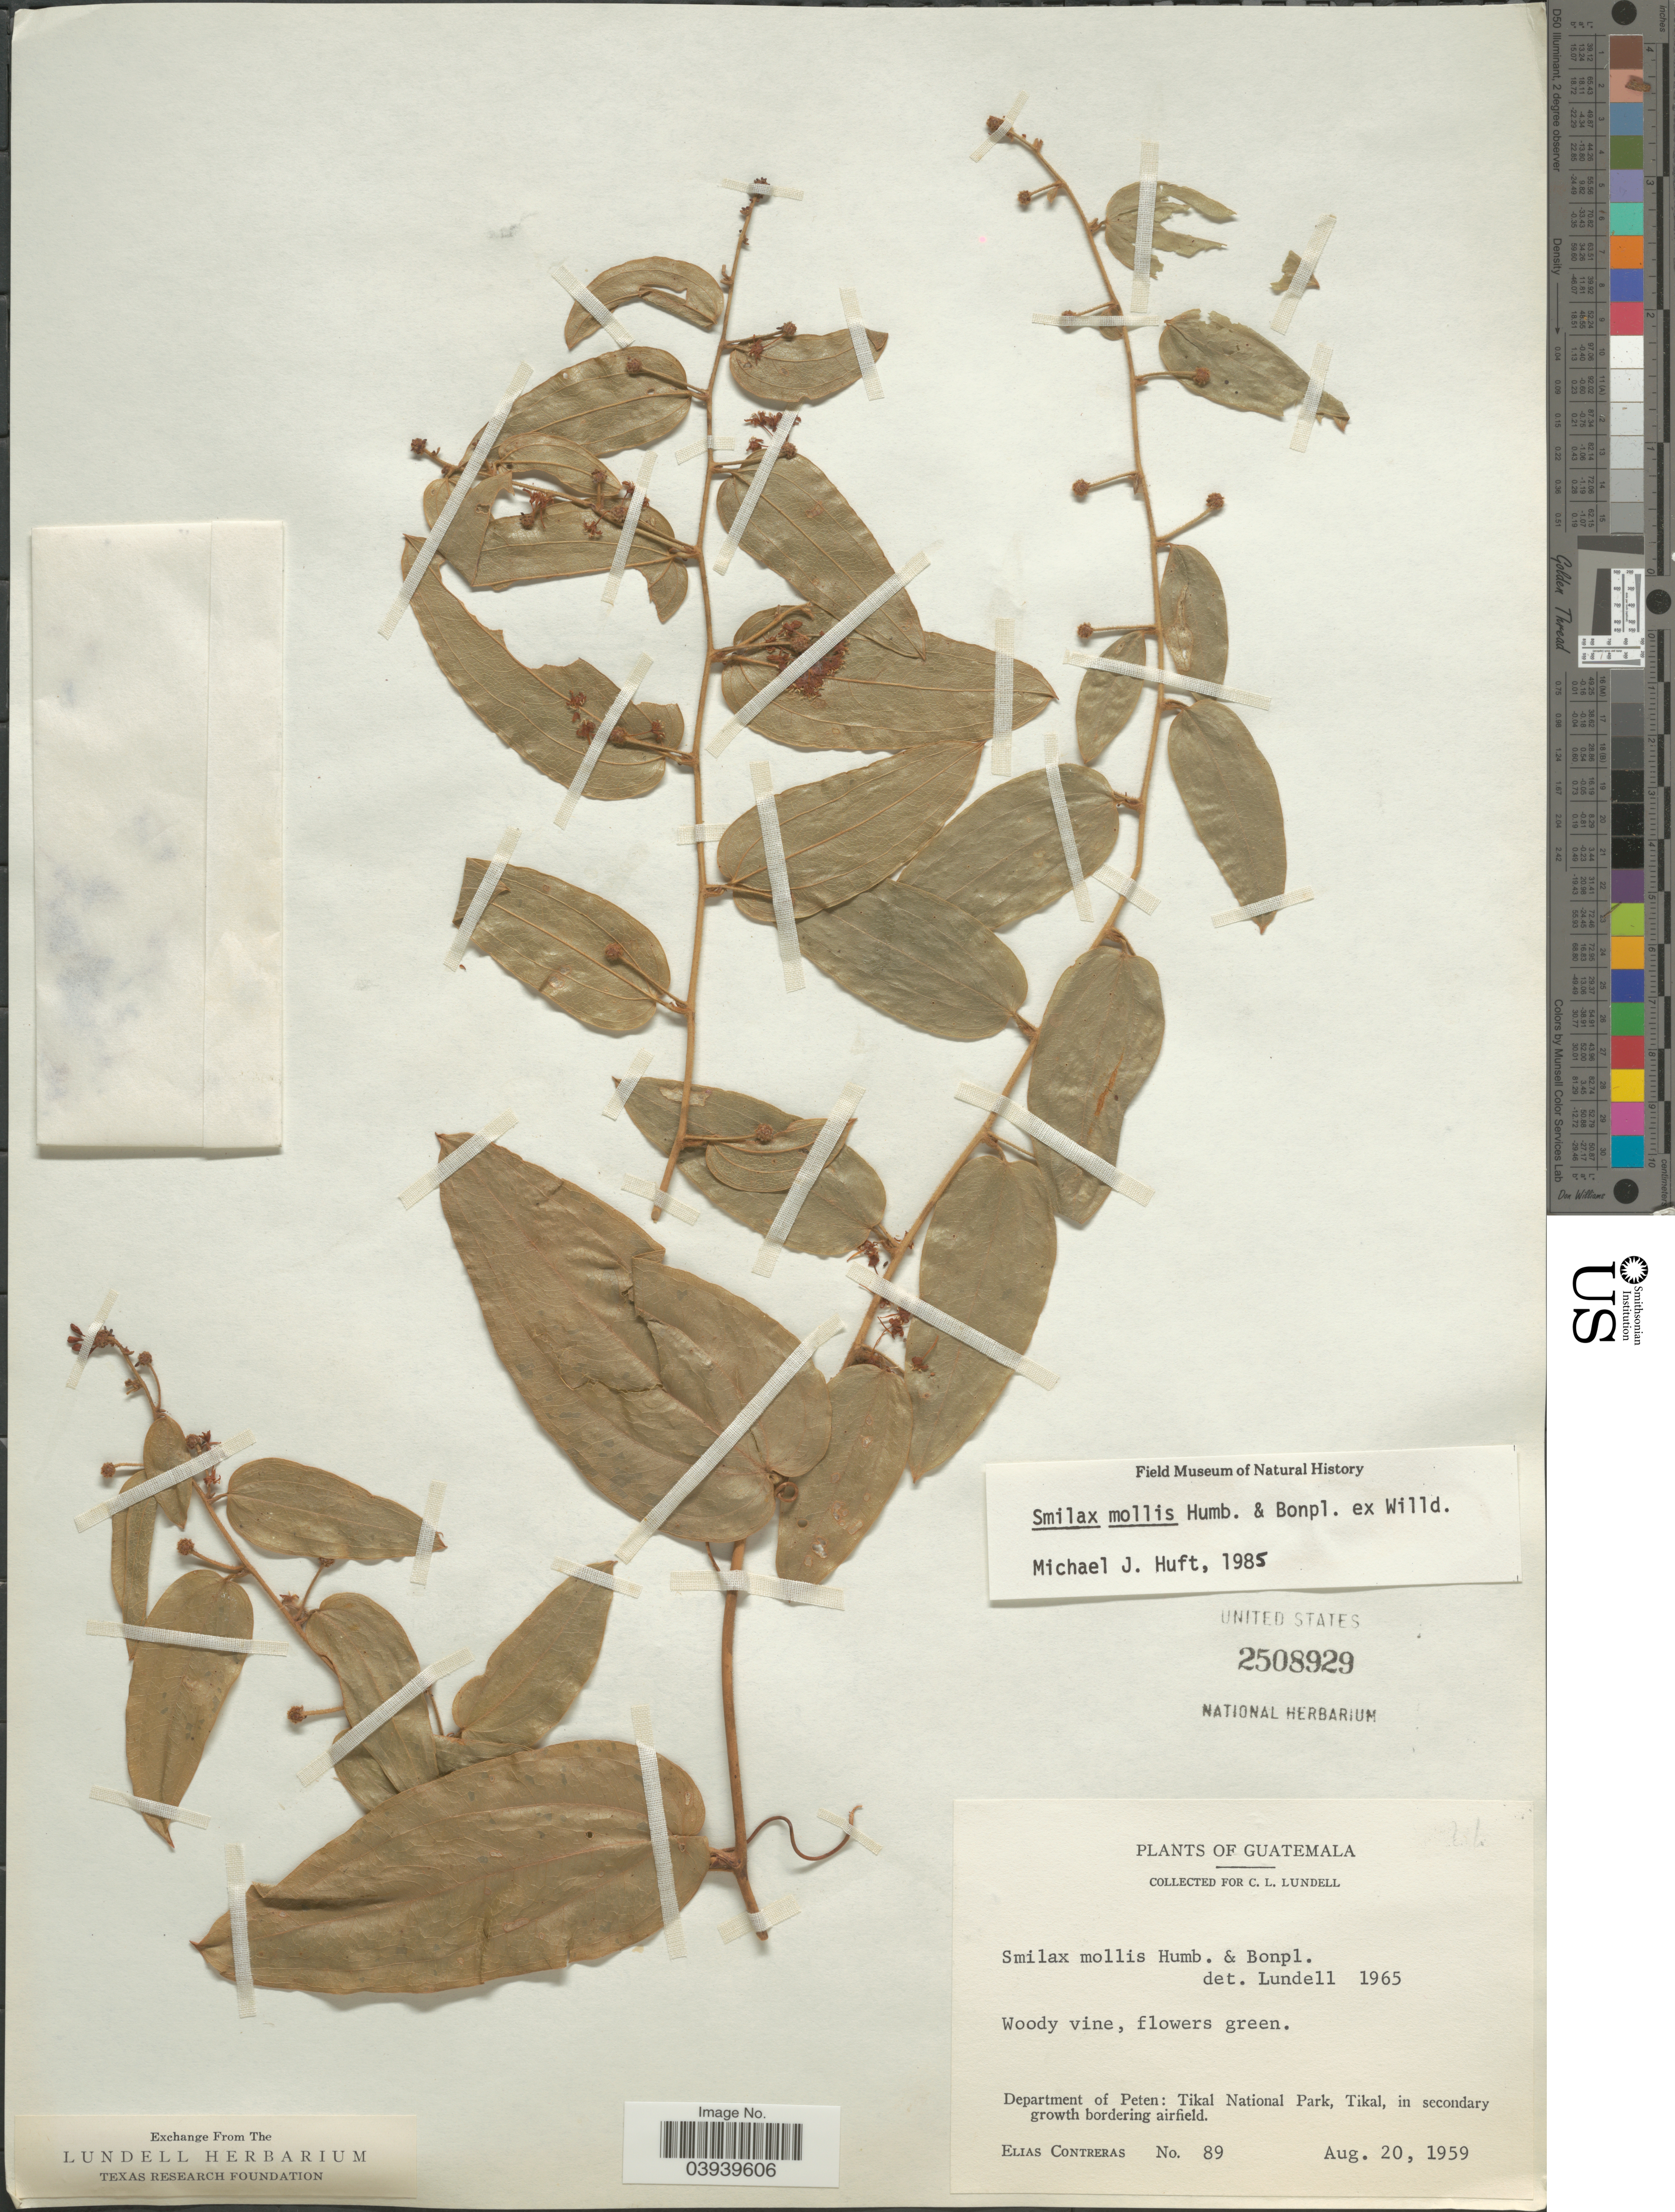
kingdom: Plantae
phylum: Tracheophyta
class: Liliopsida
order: Liliales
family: Smilacaceae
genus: Smilax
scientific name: Smilax mollis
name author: Humb. & Bonpl. ex Willd.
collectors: E. Contreras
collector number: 89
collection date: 1959-08-20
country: Guatemala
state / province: El Peten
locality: Department of Peten: Tikal National Park, Tikal, in secondary growth bordering airfield.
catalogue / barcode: US 2508929